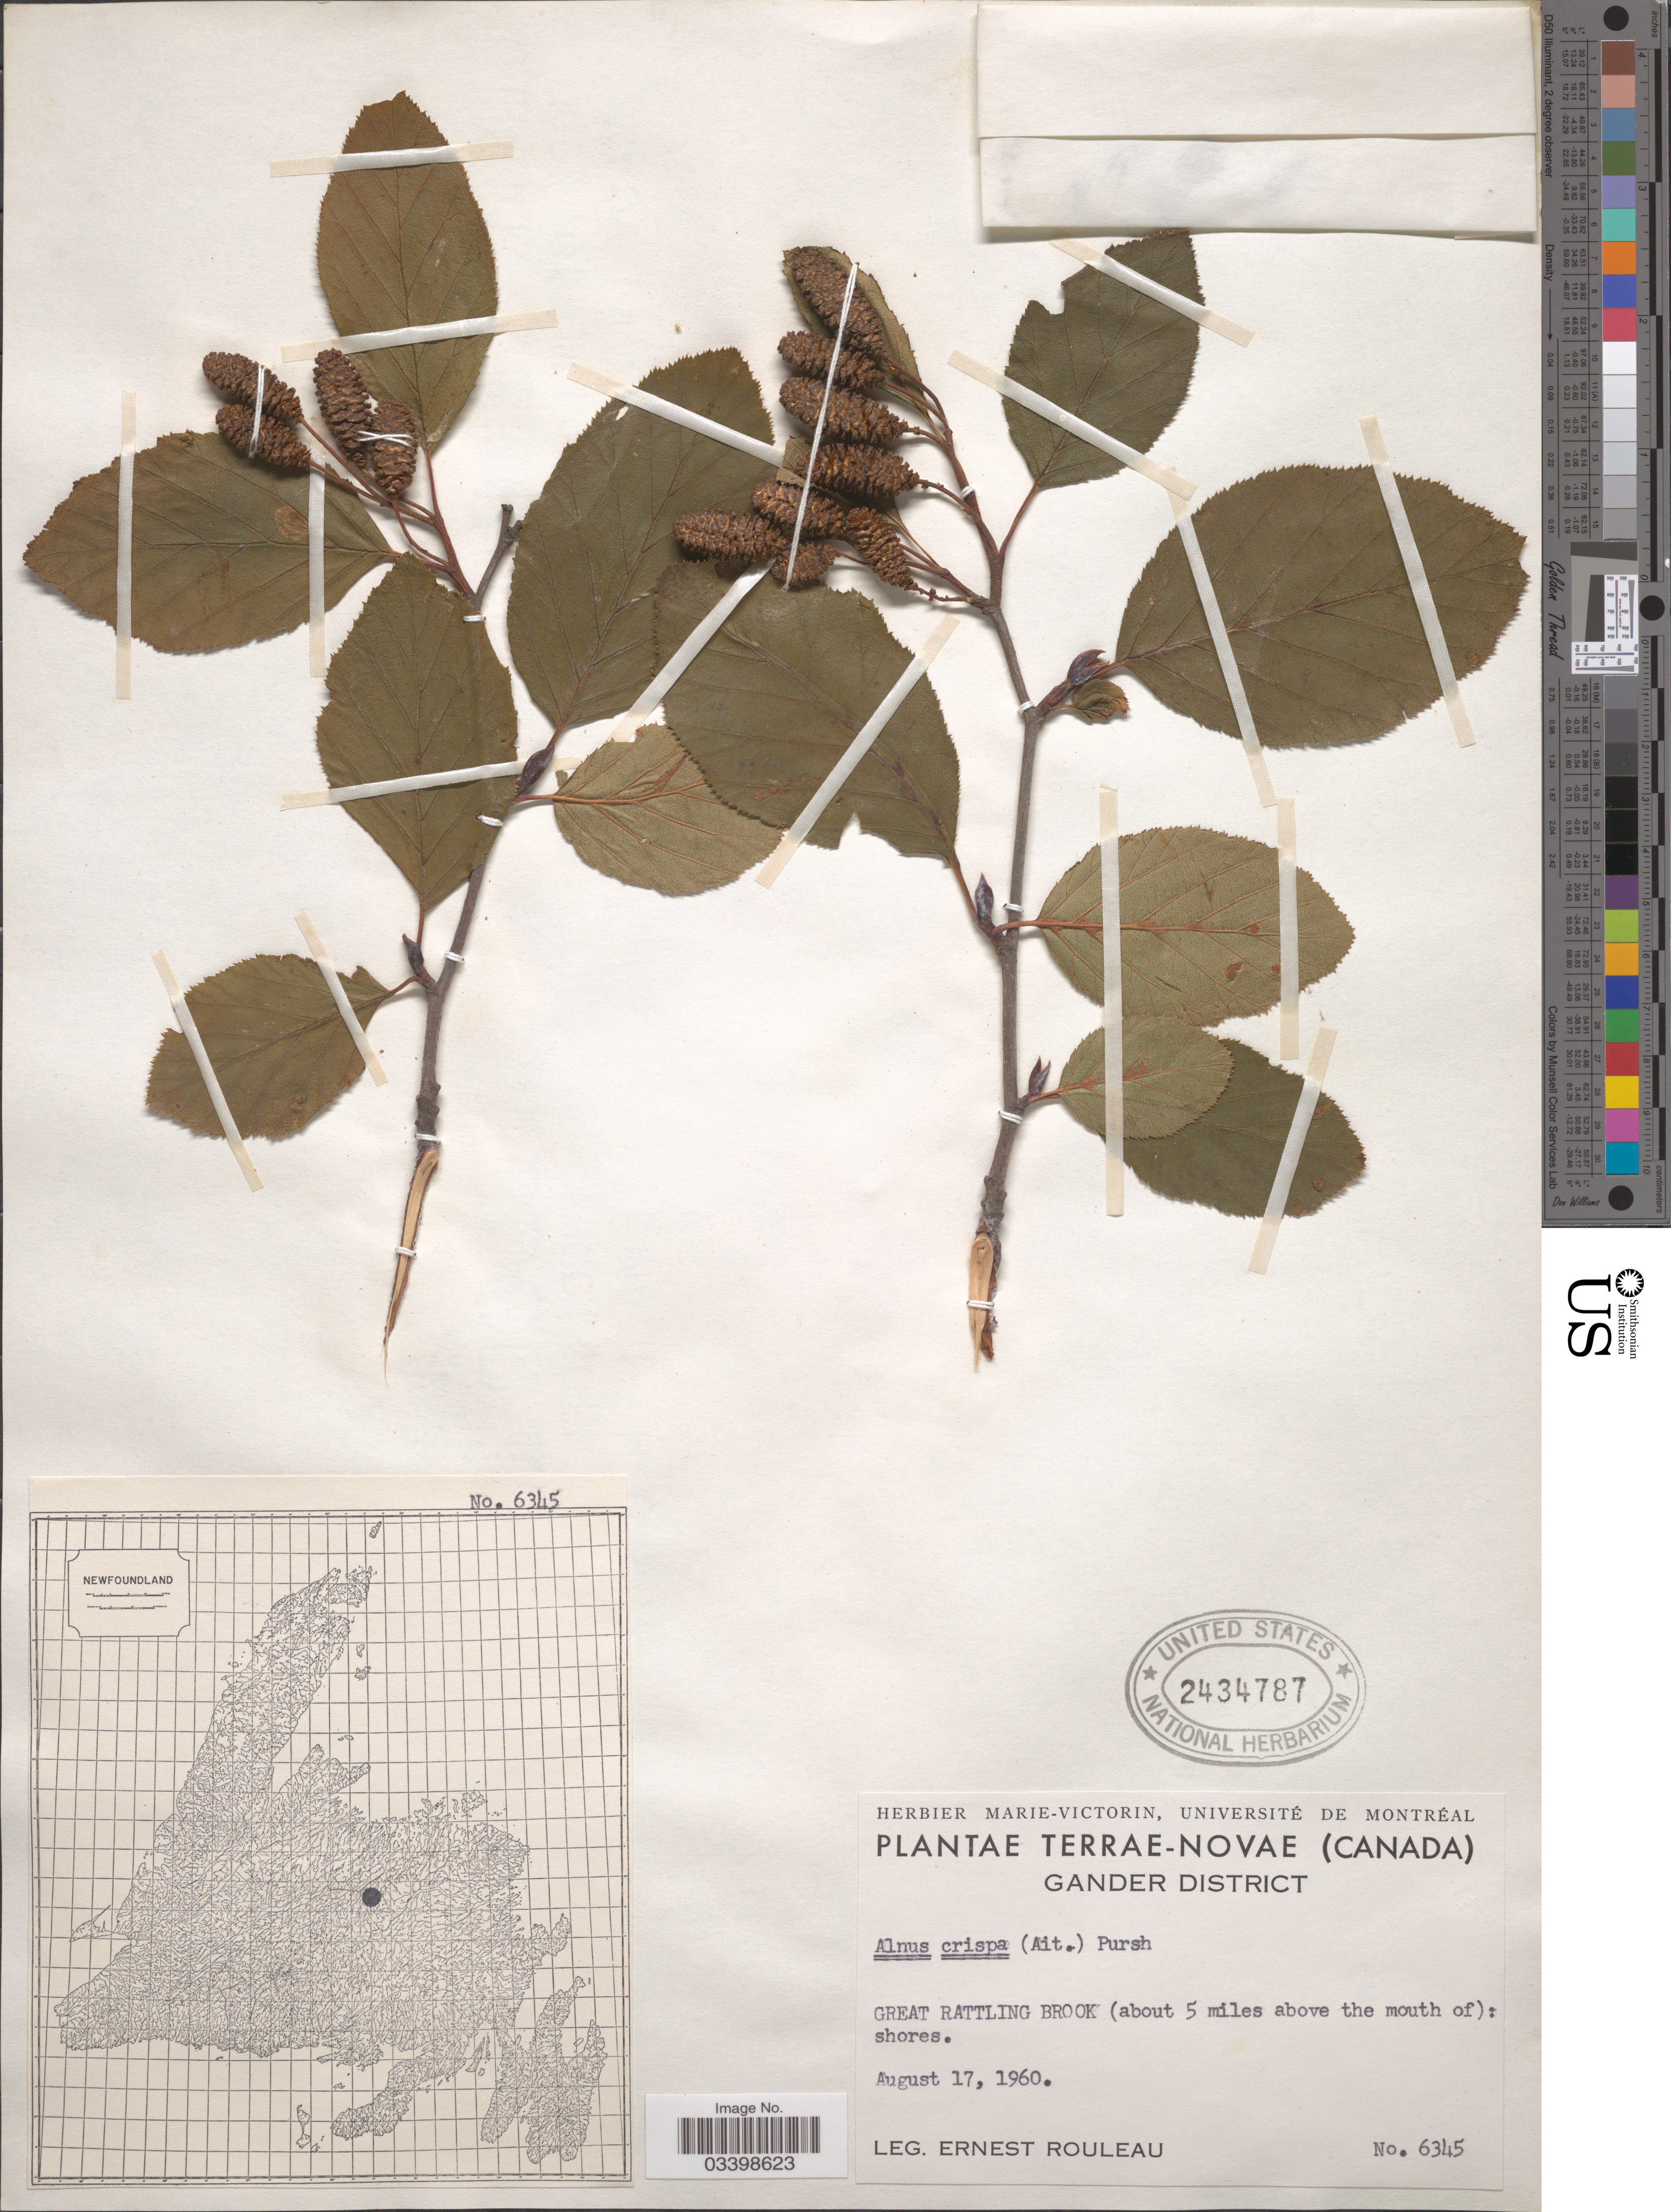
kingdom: Plantae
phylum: Tracheophyta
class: Magnoliopsida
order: Fagales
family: Betulaceae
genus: Alnus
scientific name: Alnus viridis subsp. crispa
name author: (Aiton) Turrill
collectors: E. Rouleau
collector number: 6345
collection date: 1960-08-17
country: Canada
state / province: Newfoundland and Labrador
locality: Terrae-Novae. Gander District. Great Rattling Brook (about 5 miles above the mouth of): shores.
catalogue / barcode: US 2434787